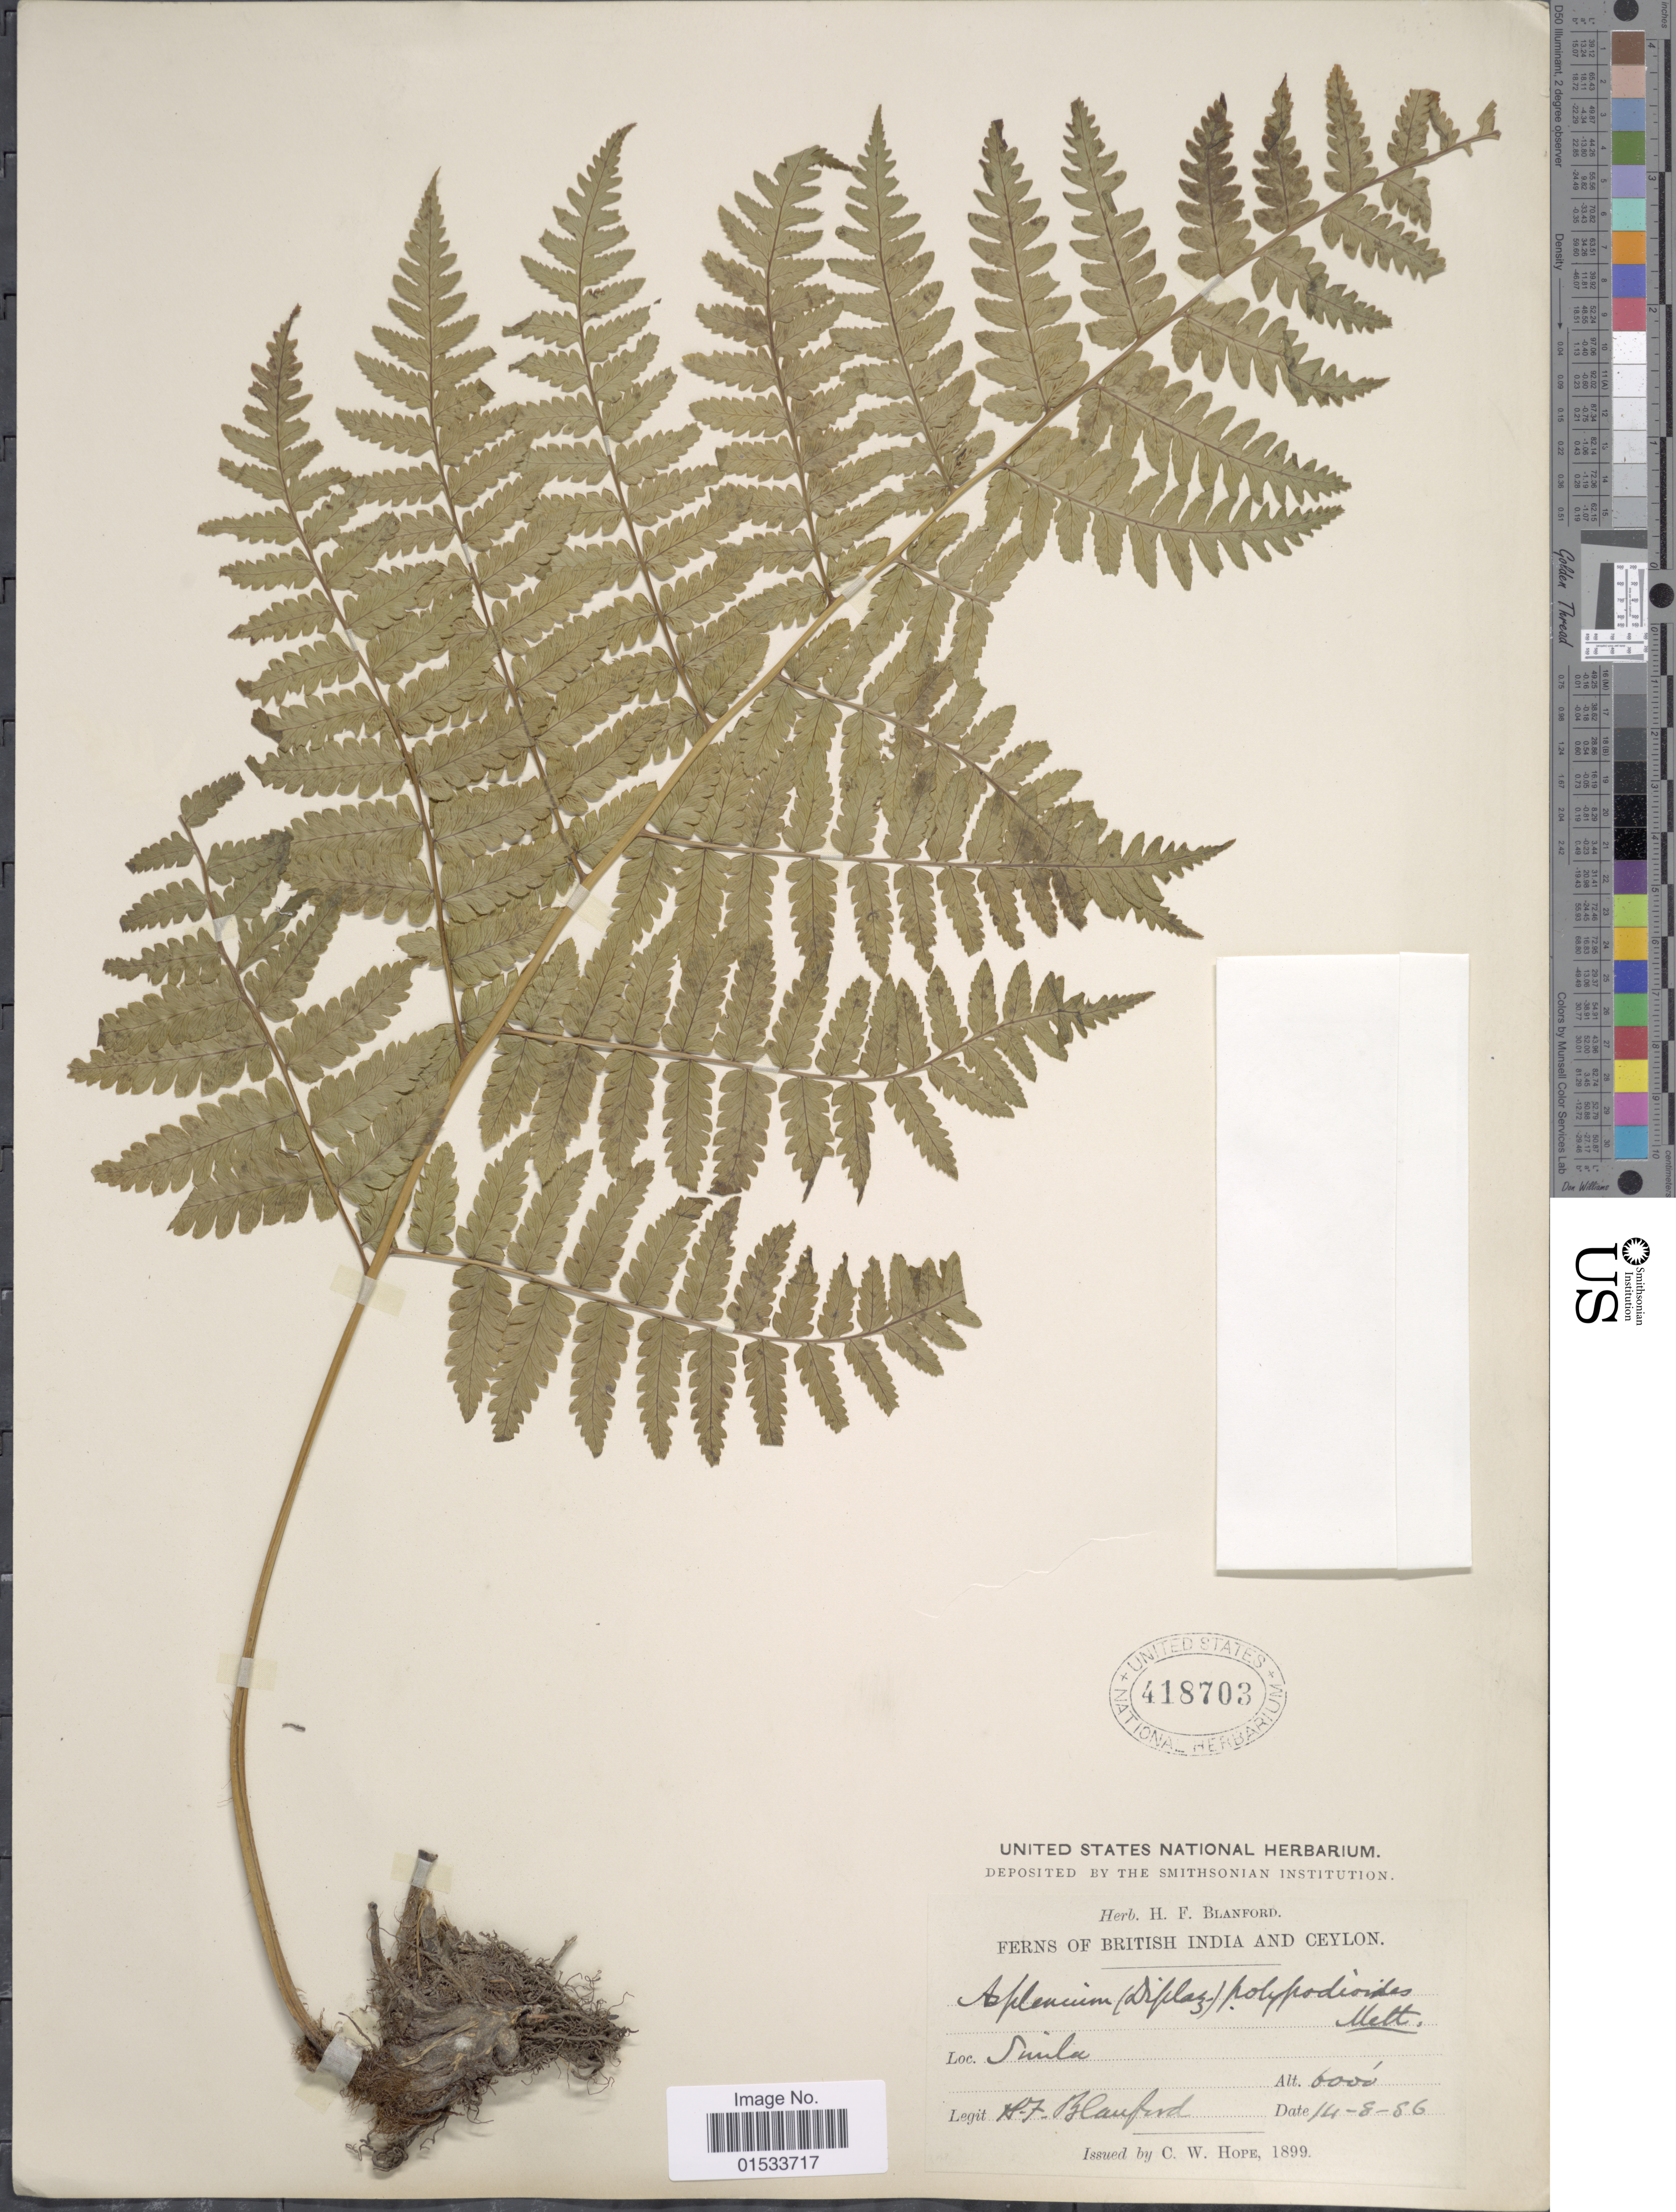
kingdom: Plantae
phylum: Tracheophyta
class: Polypodiopsida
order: Polypodiales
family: Athyriaceae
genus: Diplazium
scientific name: Diplazium frondosum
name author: C. Chr.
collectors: H. Blanford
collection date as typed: Transcribed d/m/y: 14/8/86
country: India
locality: British India and Ceylon, Simla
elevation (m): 1829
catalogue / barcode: US 418703